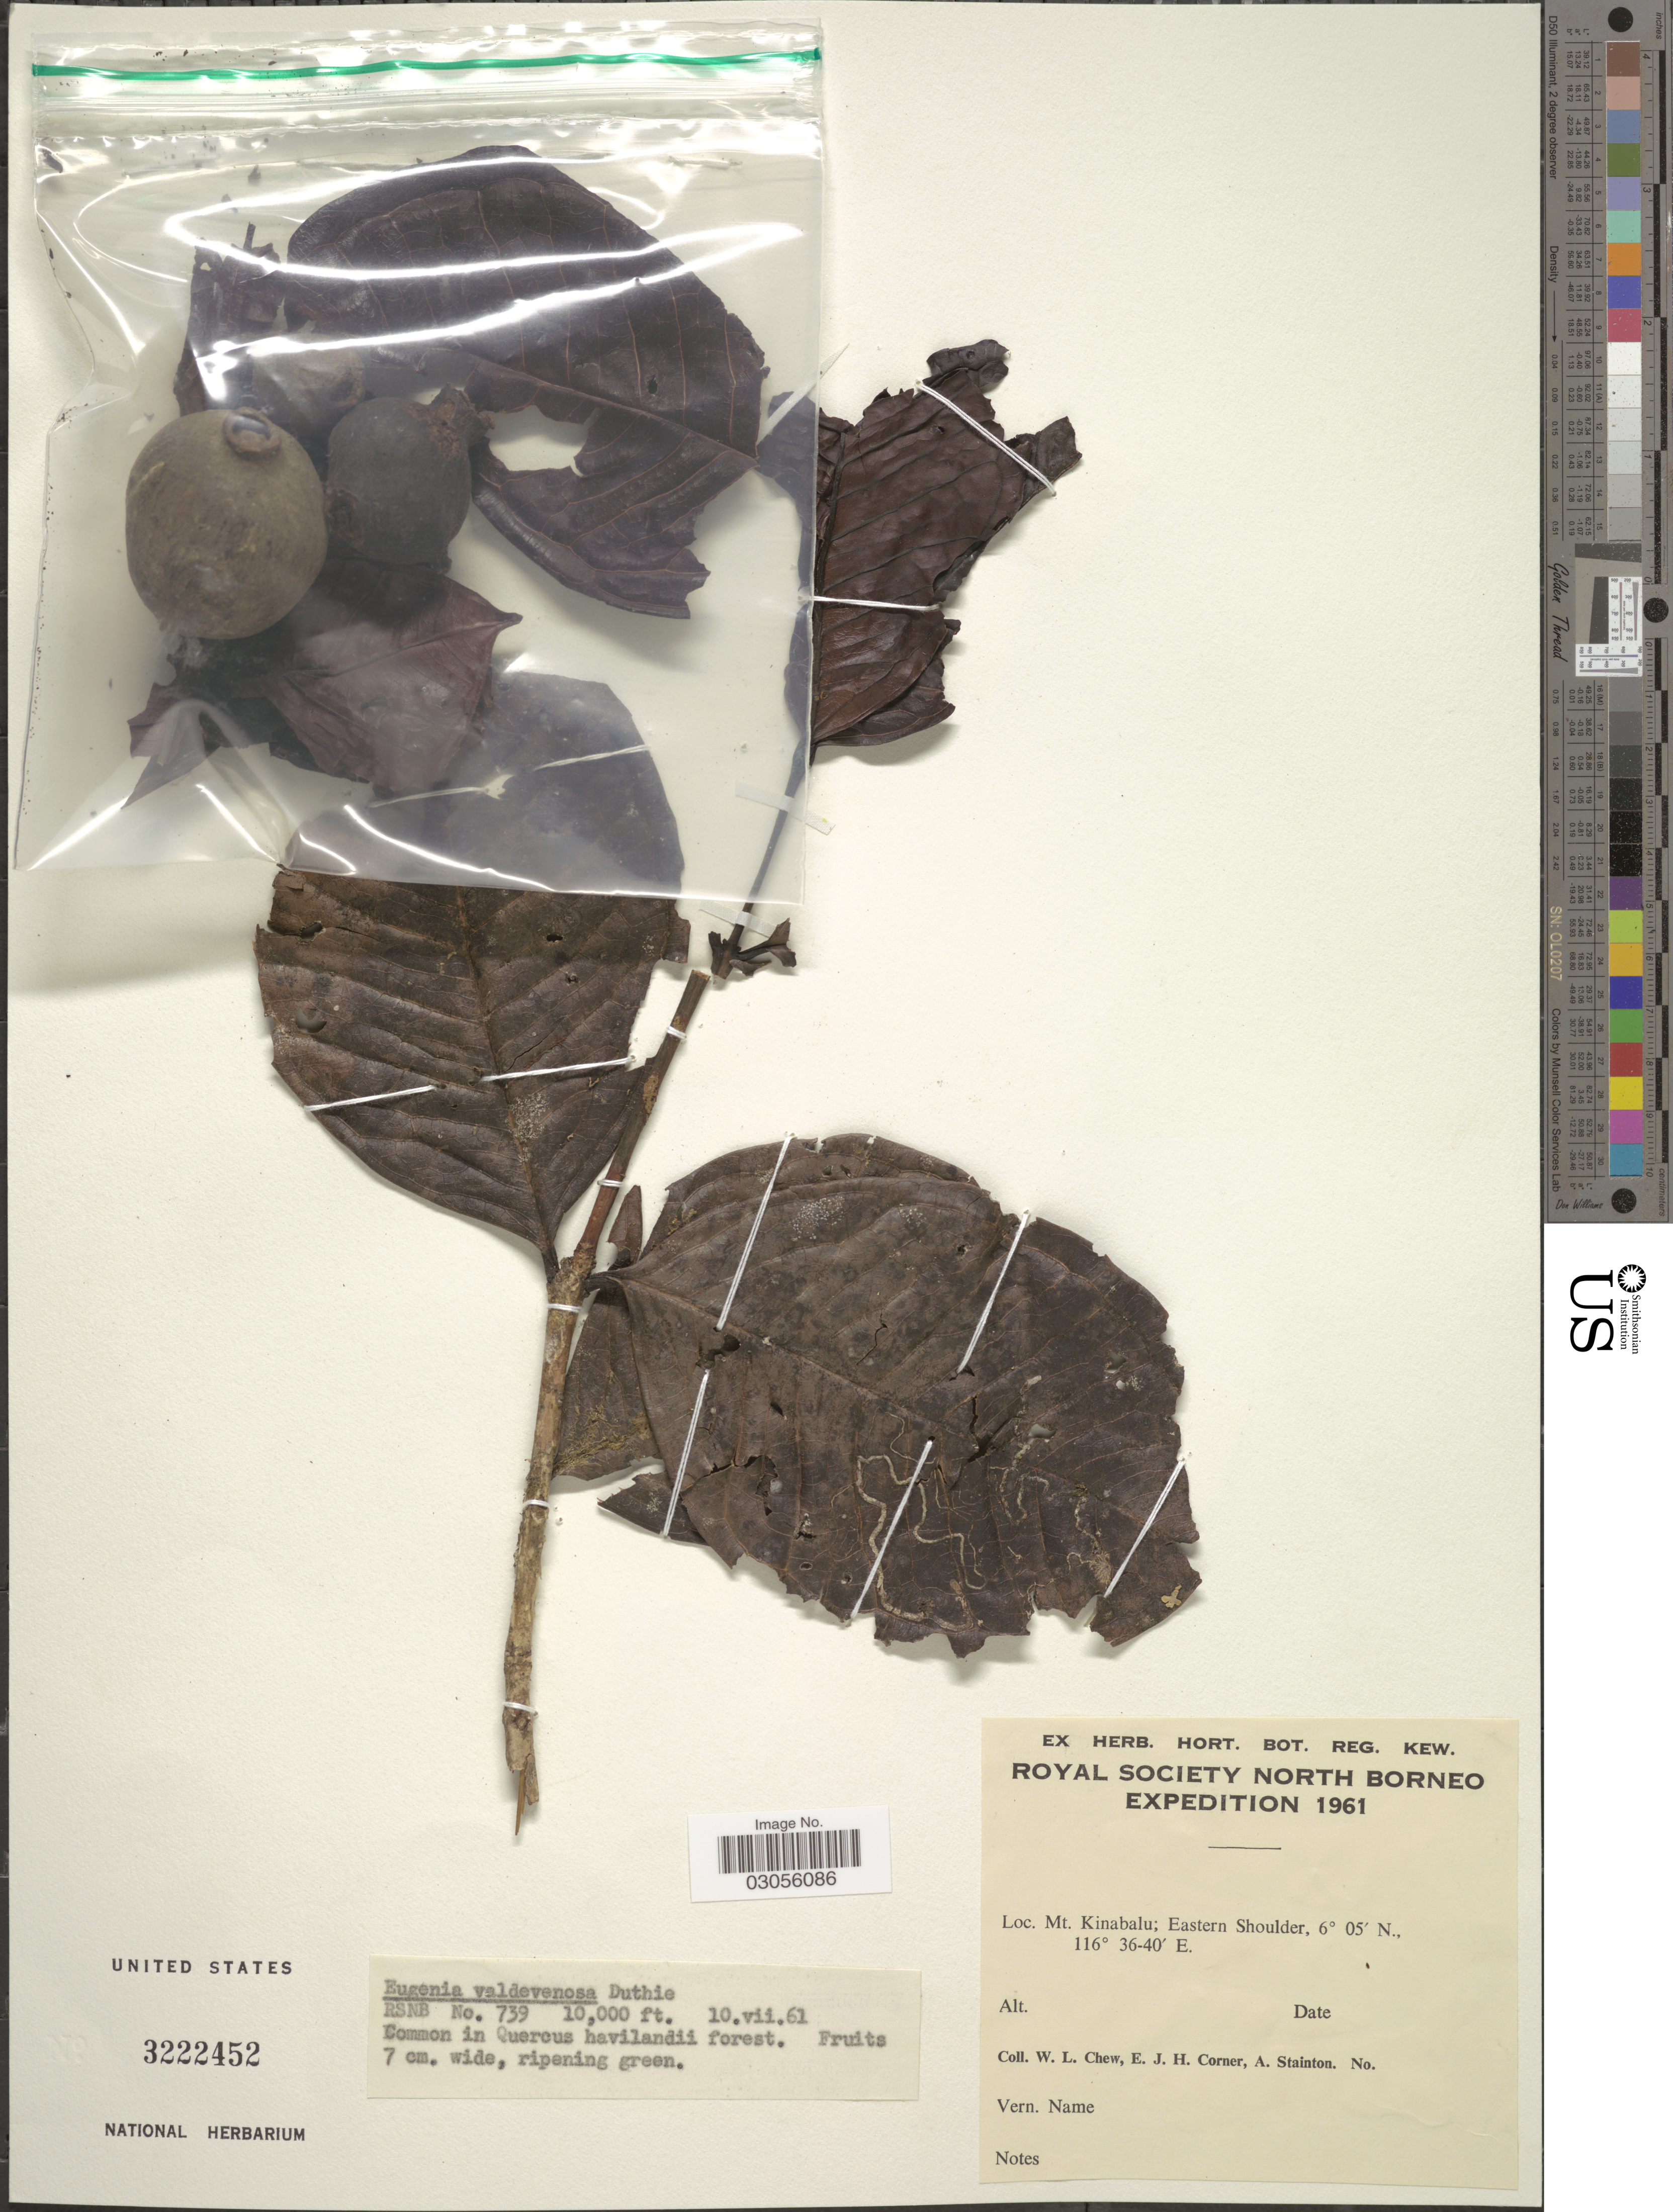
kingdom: Plantae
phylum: Tracheophyta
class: Magnoliopsida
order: Myrtales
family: Myrtaceae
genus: Syzygium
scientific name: Syzygium houttuynii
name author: Merr. & L.M. Perry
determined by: Meijer, W.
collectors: W. Chew, E. Corner & A. Stainton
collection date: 1961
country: Malaysia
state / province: Sabah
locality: Mt. Kinabalu; Eastern Shoulder.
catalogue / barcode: US 3222452